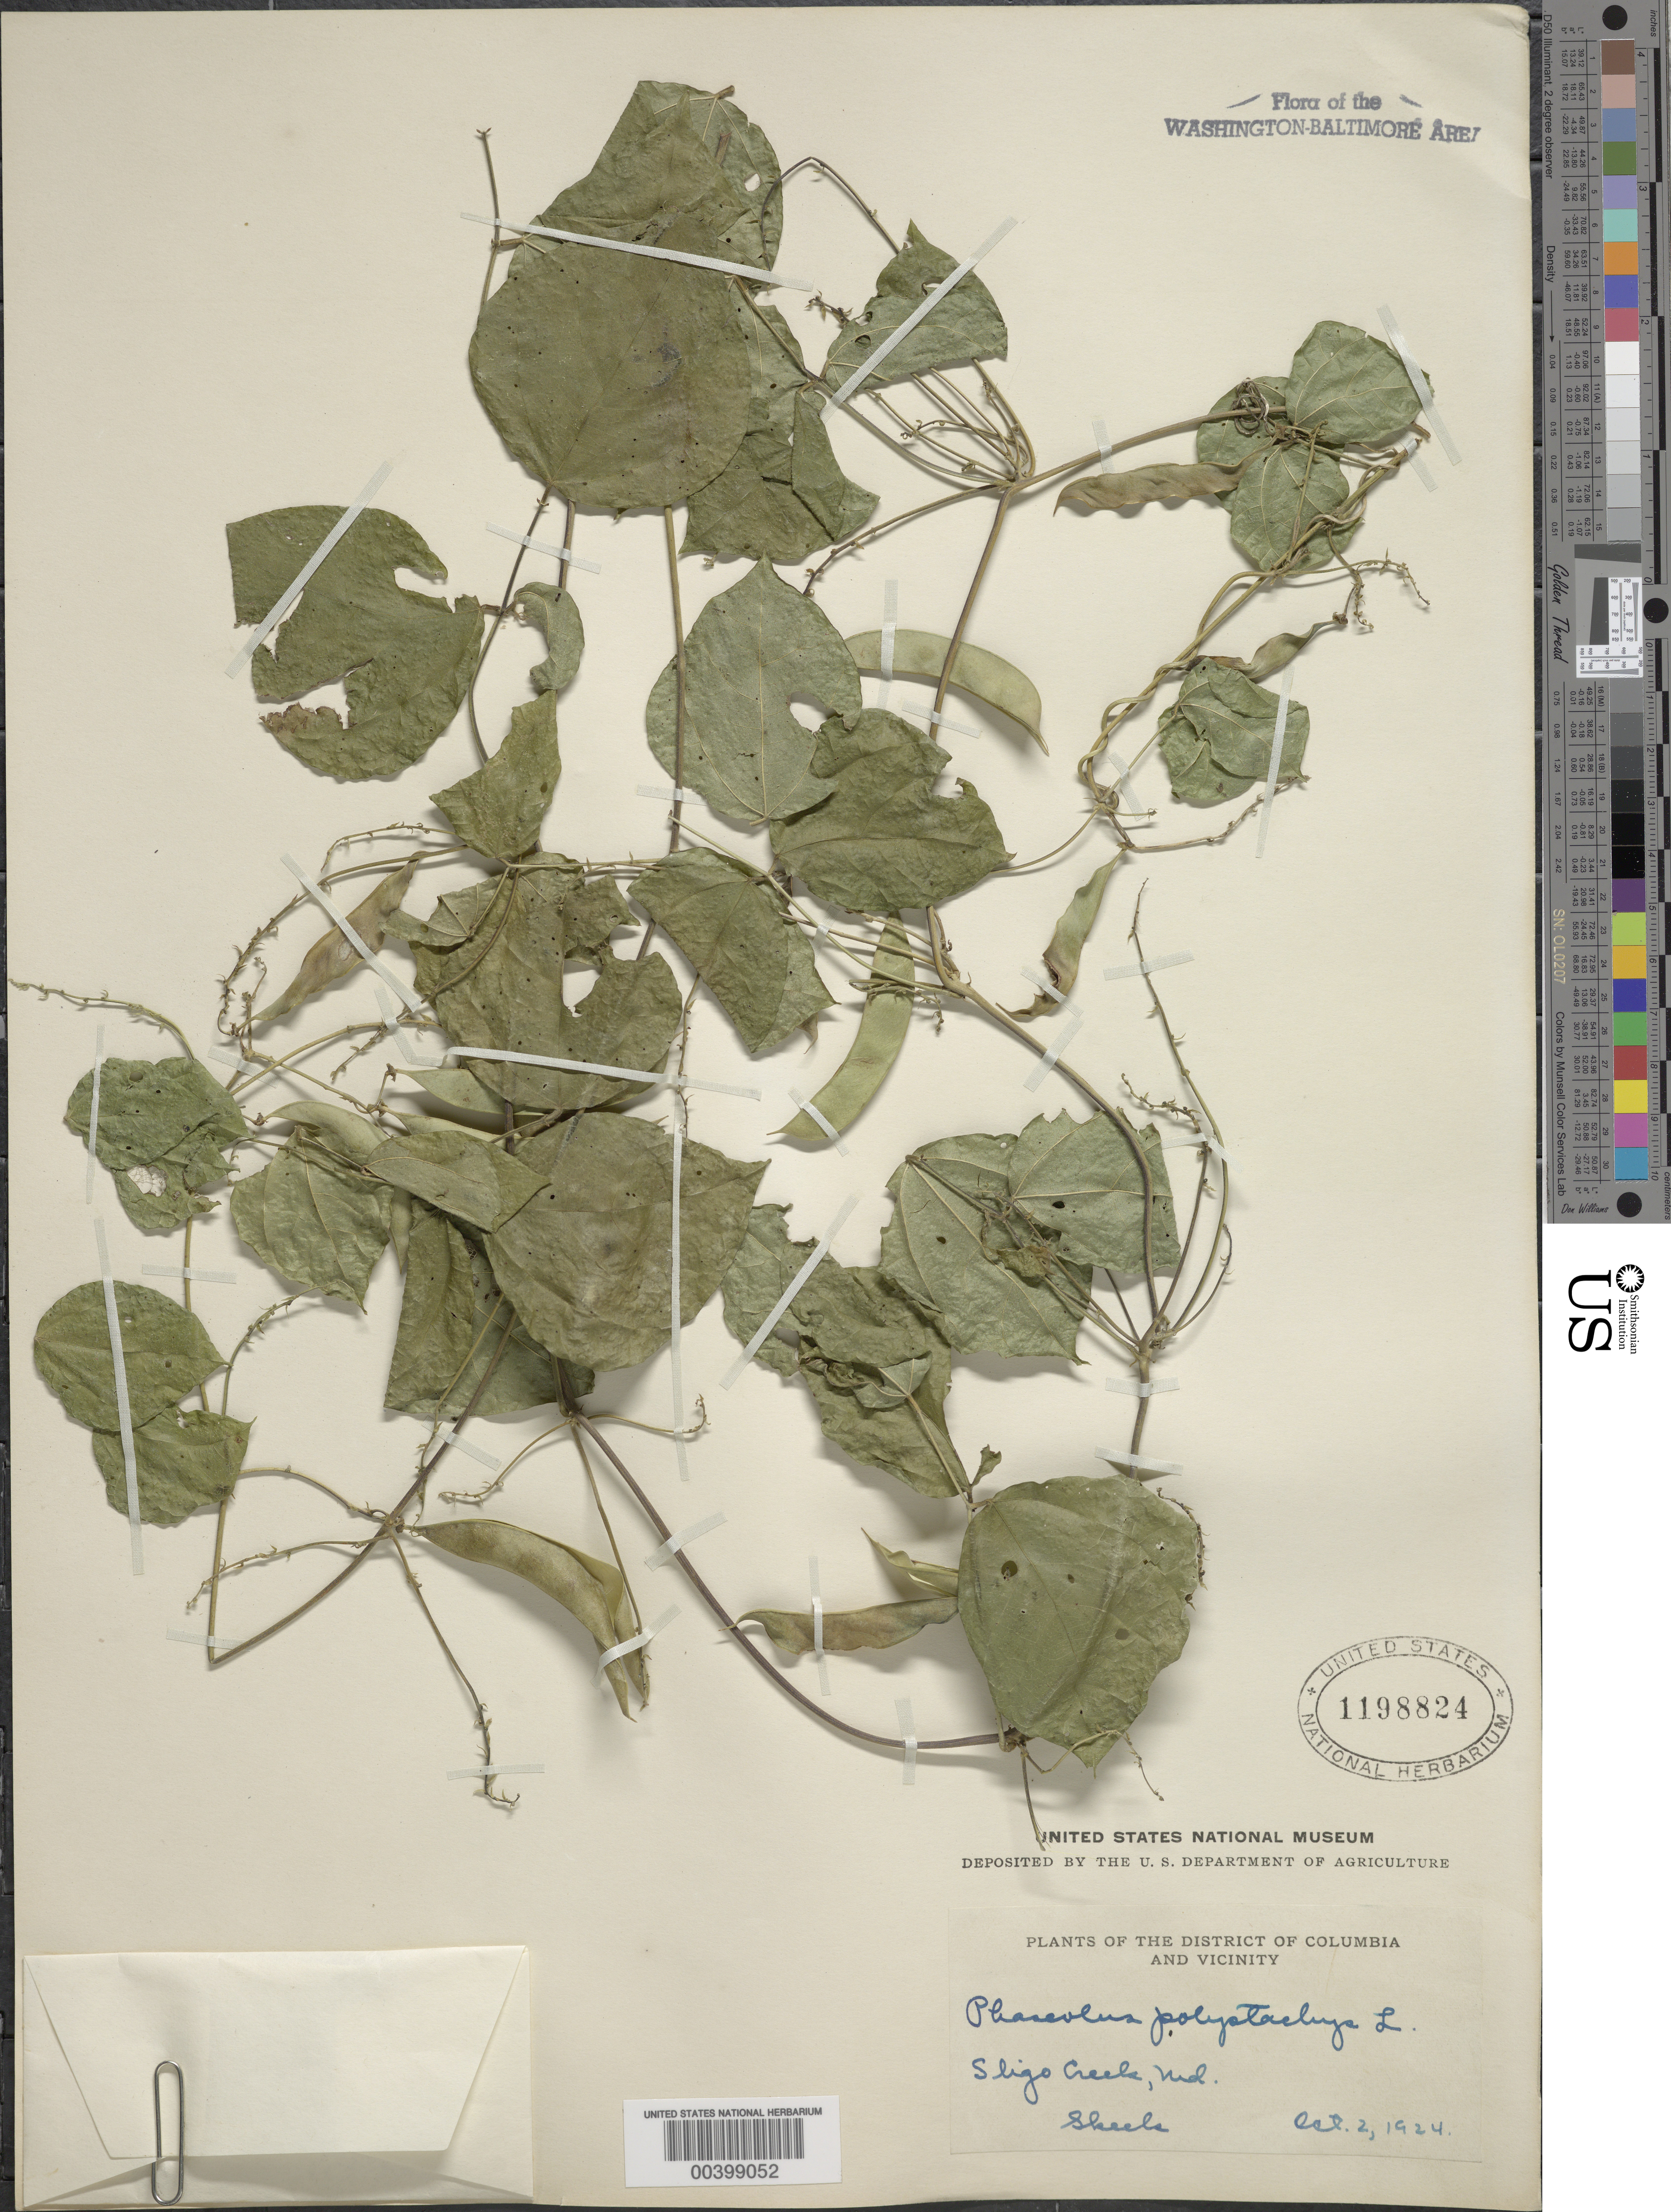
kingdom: Plantae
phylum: Tracheophyta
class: Magnoliopsida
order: Fabales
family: Fabaceae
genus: Phaseolus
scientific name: Phaseolus polystachios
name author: (L.) Britton, Stearns & Poggenb.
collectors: H. Skeels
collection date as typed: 02 Oct 1924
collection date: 1924-10-02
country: United States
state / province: Maryland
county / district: Montgomery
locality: Sligo Creek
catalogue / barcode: US 1198824